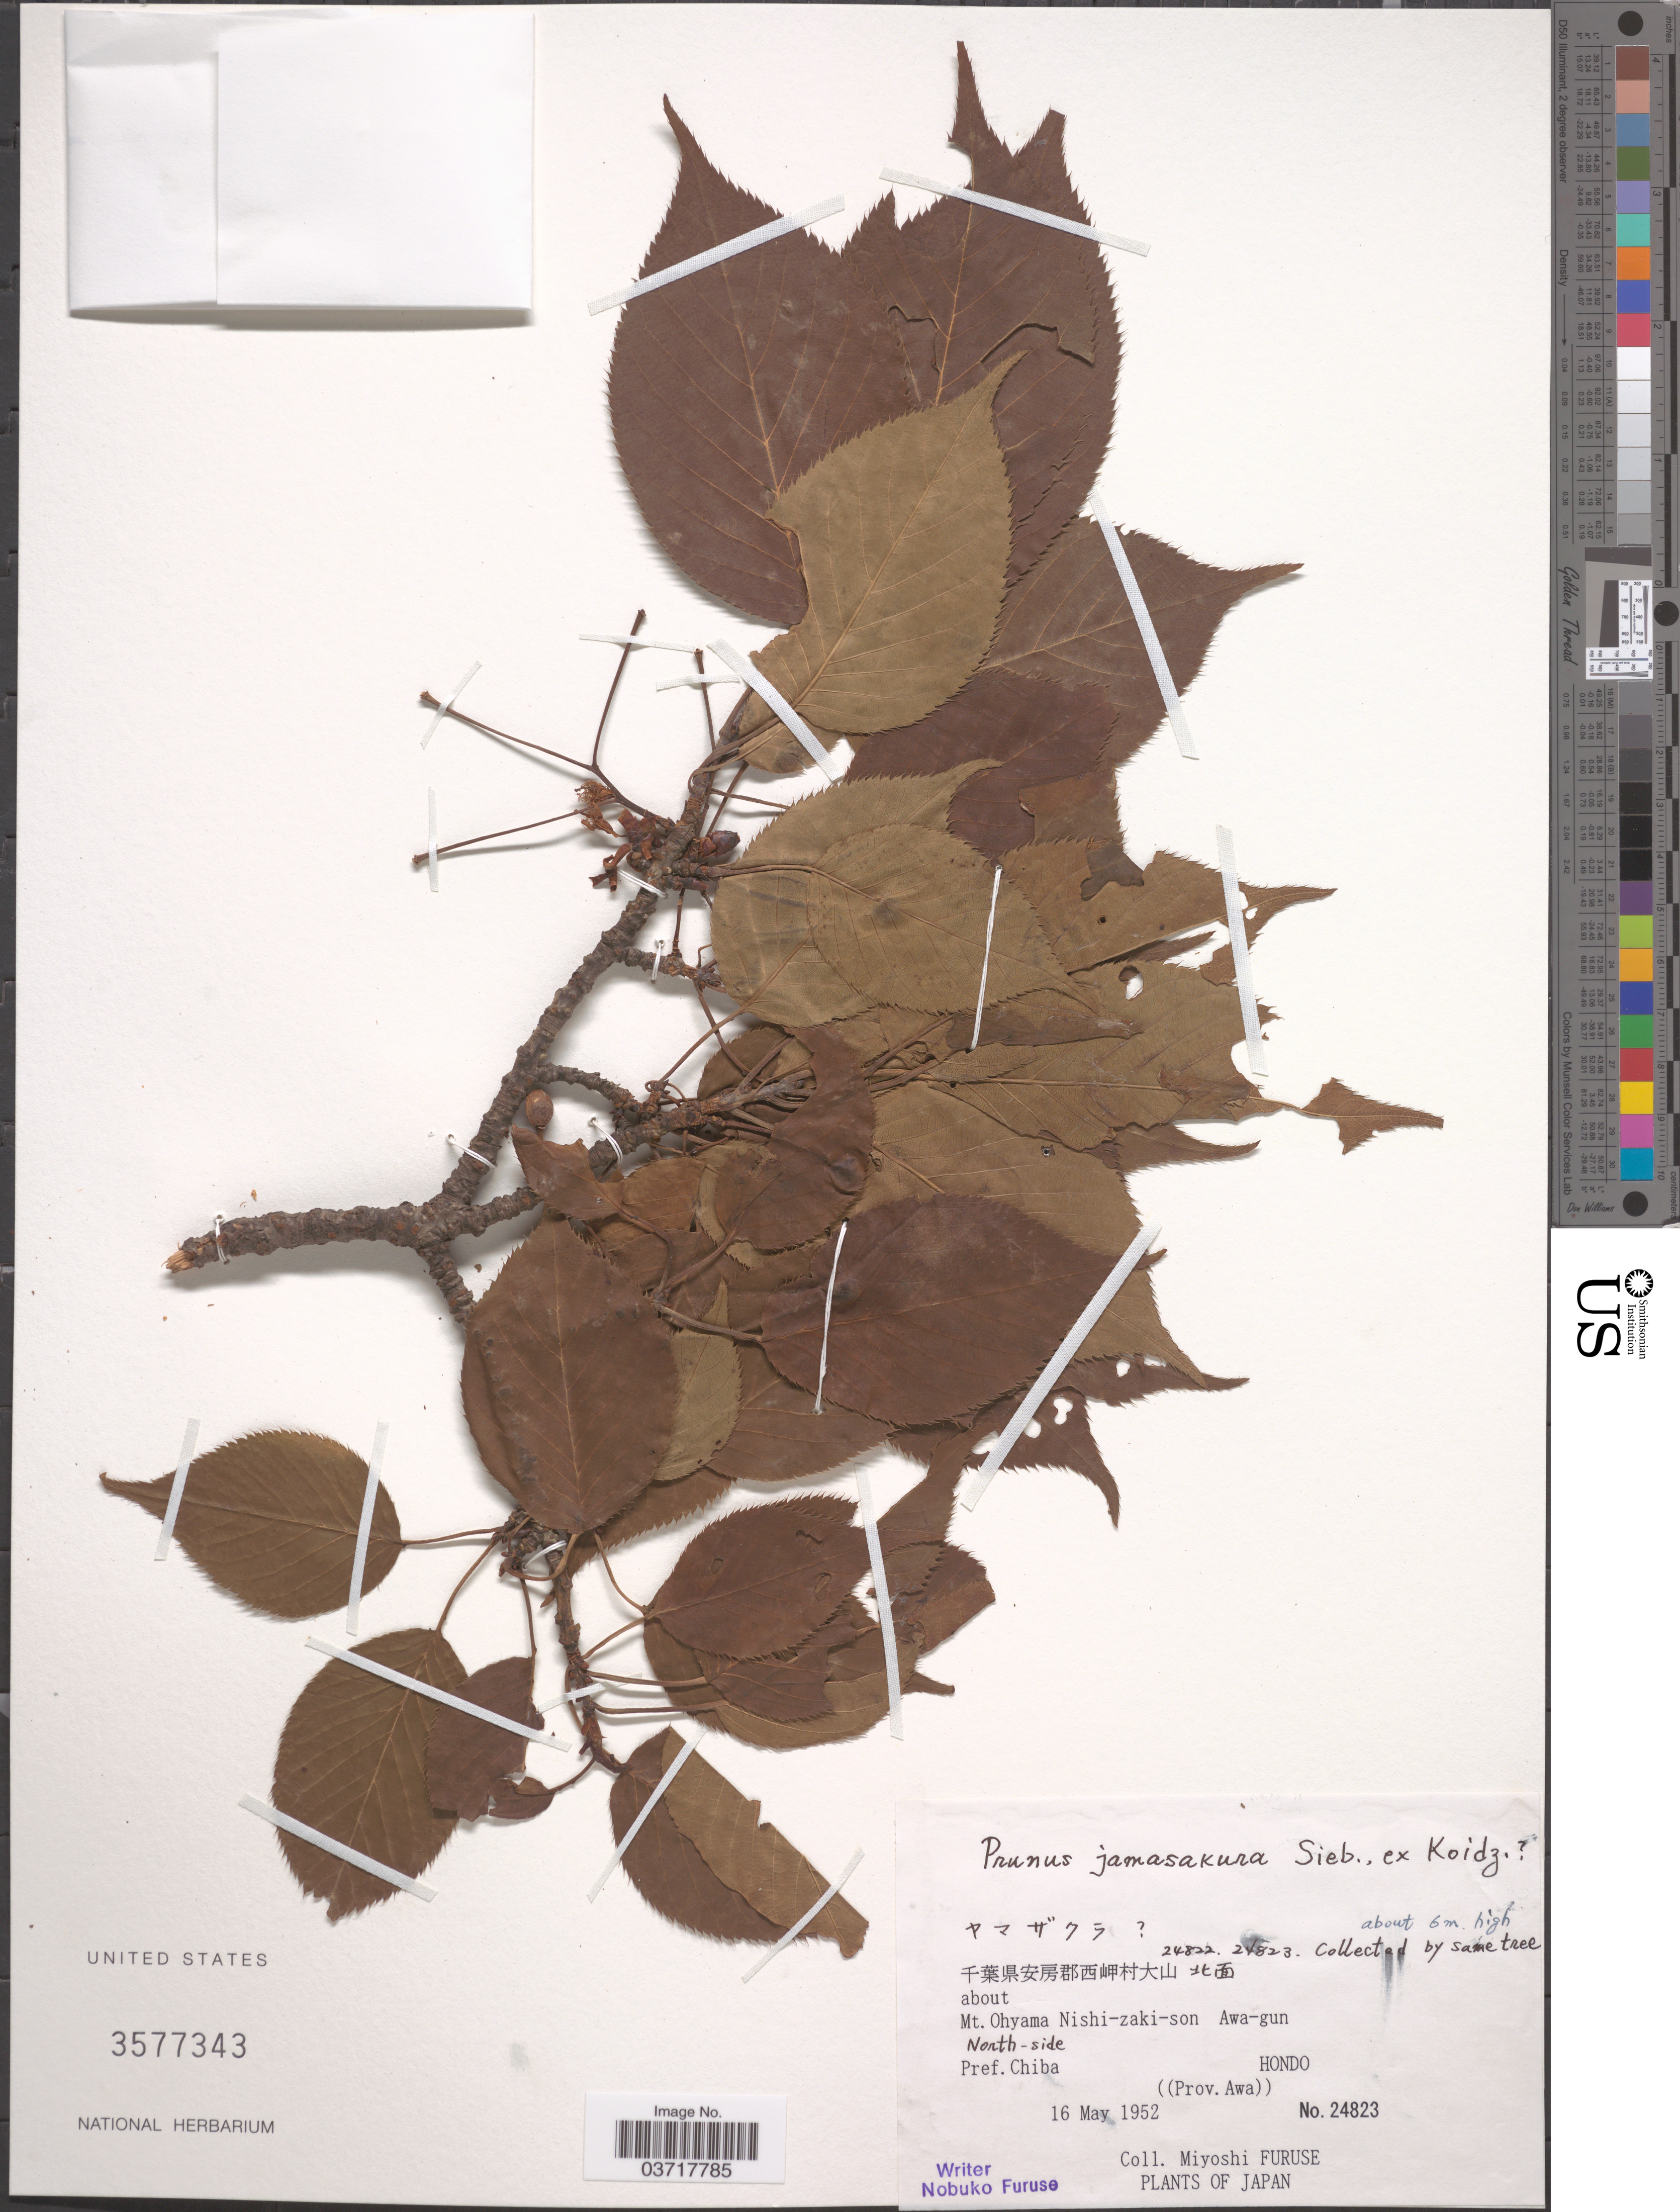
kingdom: Plantae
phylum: Tracheophyta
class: Magnoliopsida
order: Rosales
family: Rosaceae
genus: Prunus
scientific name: Prunus jamasakura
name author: Siebold ex Koidz.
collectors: M. Furuse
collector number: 24823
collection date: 1952-05-16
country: Japan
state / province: Tiba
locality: X about Mt. Ohyama Nishi-zaki-son Awa-gun North-side. Pref. Chiba Hondo. ((Prov. Awa)).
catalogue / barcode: US 3577343